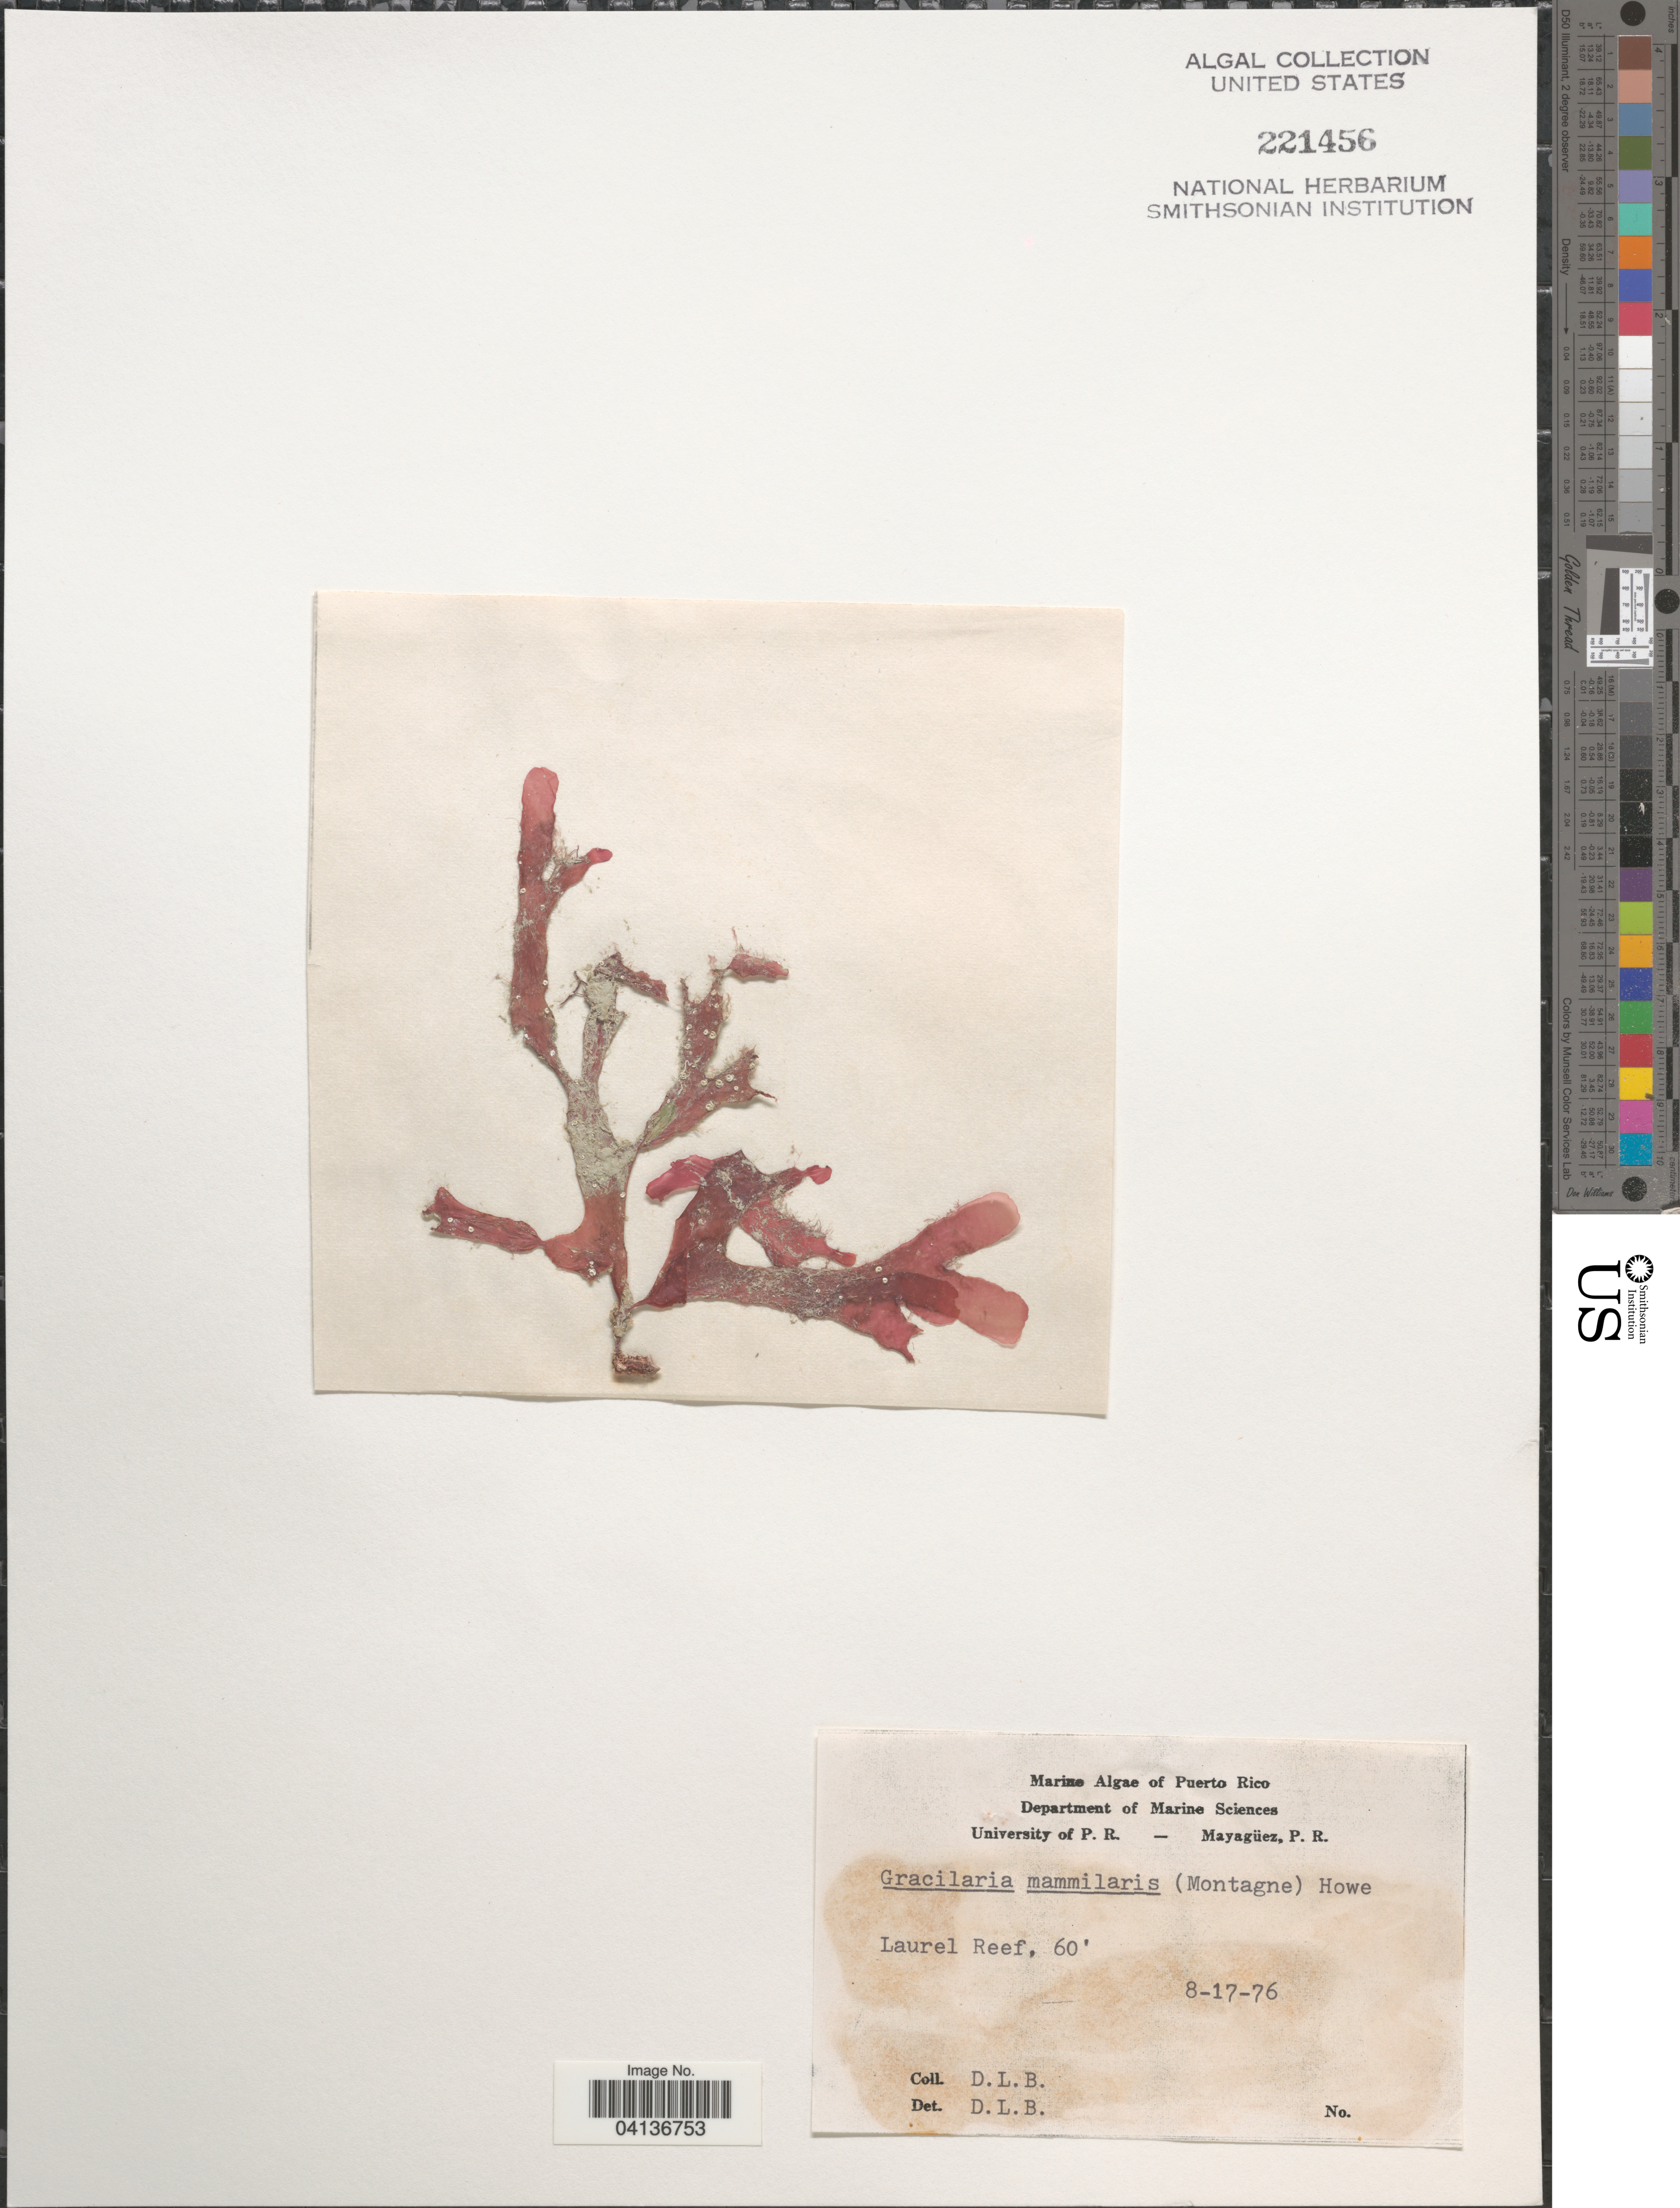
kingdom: Plantae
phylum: Rhodophyta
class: Florideophyceae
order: Gracilariales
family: Gracilariaceae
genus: Gracilaria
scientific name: Gracilaria mammillaris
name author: (Mont.) M. Howe in Britton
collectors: D. L. B.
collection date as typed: Transcribed d/m/y: 17/8/76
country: Puerto Rico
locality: Laurel Reef.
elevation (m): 18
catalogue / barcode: US 221456